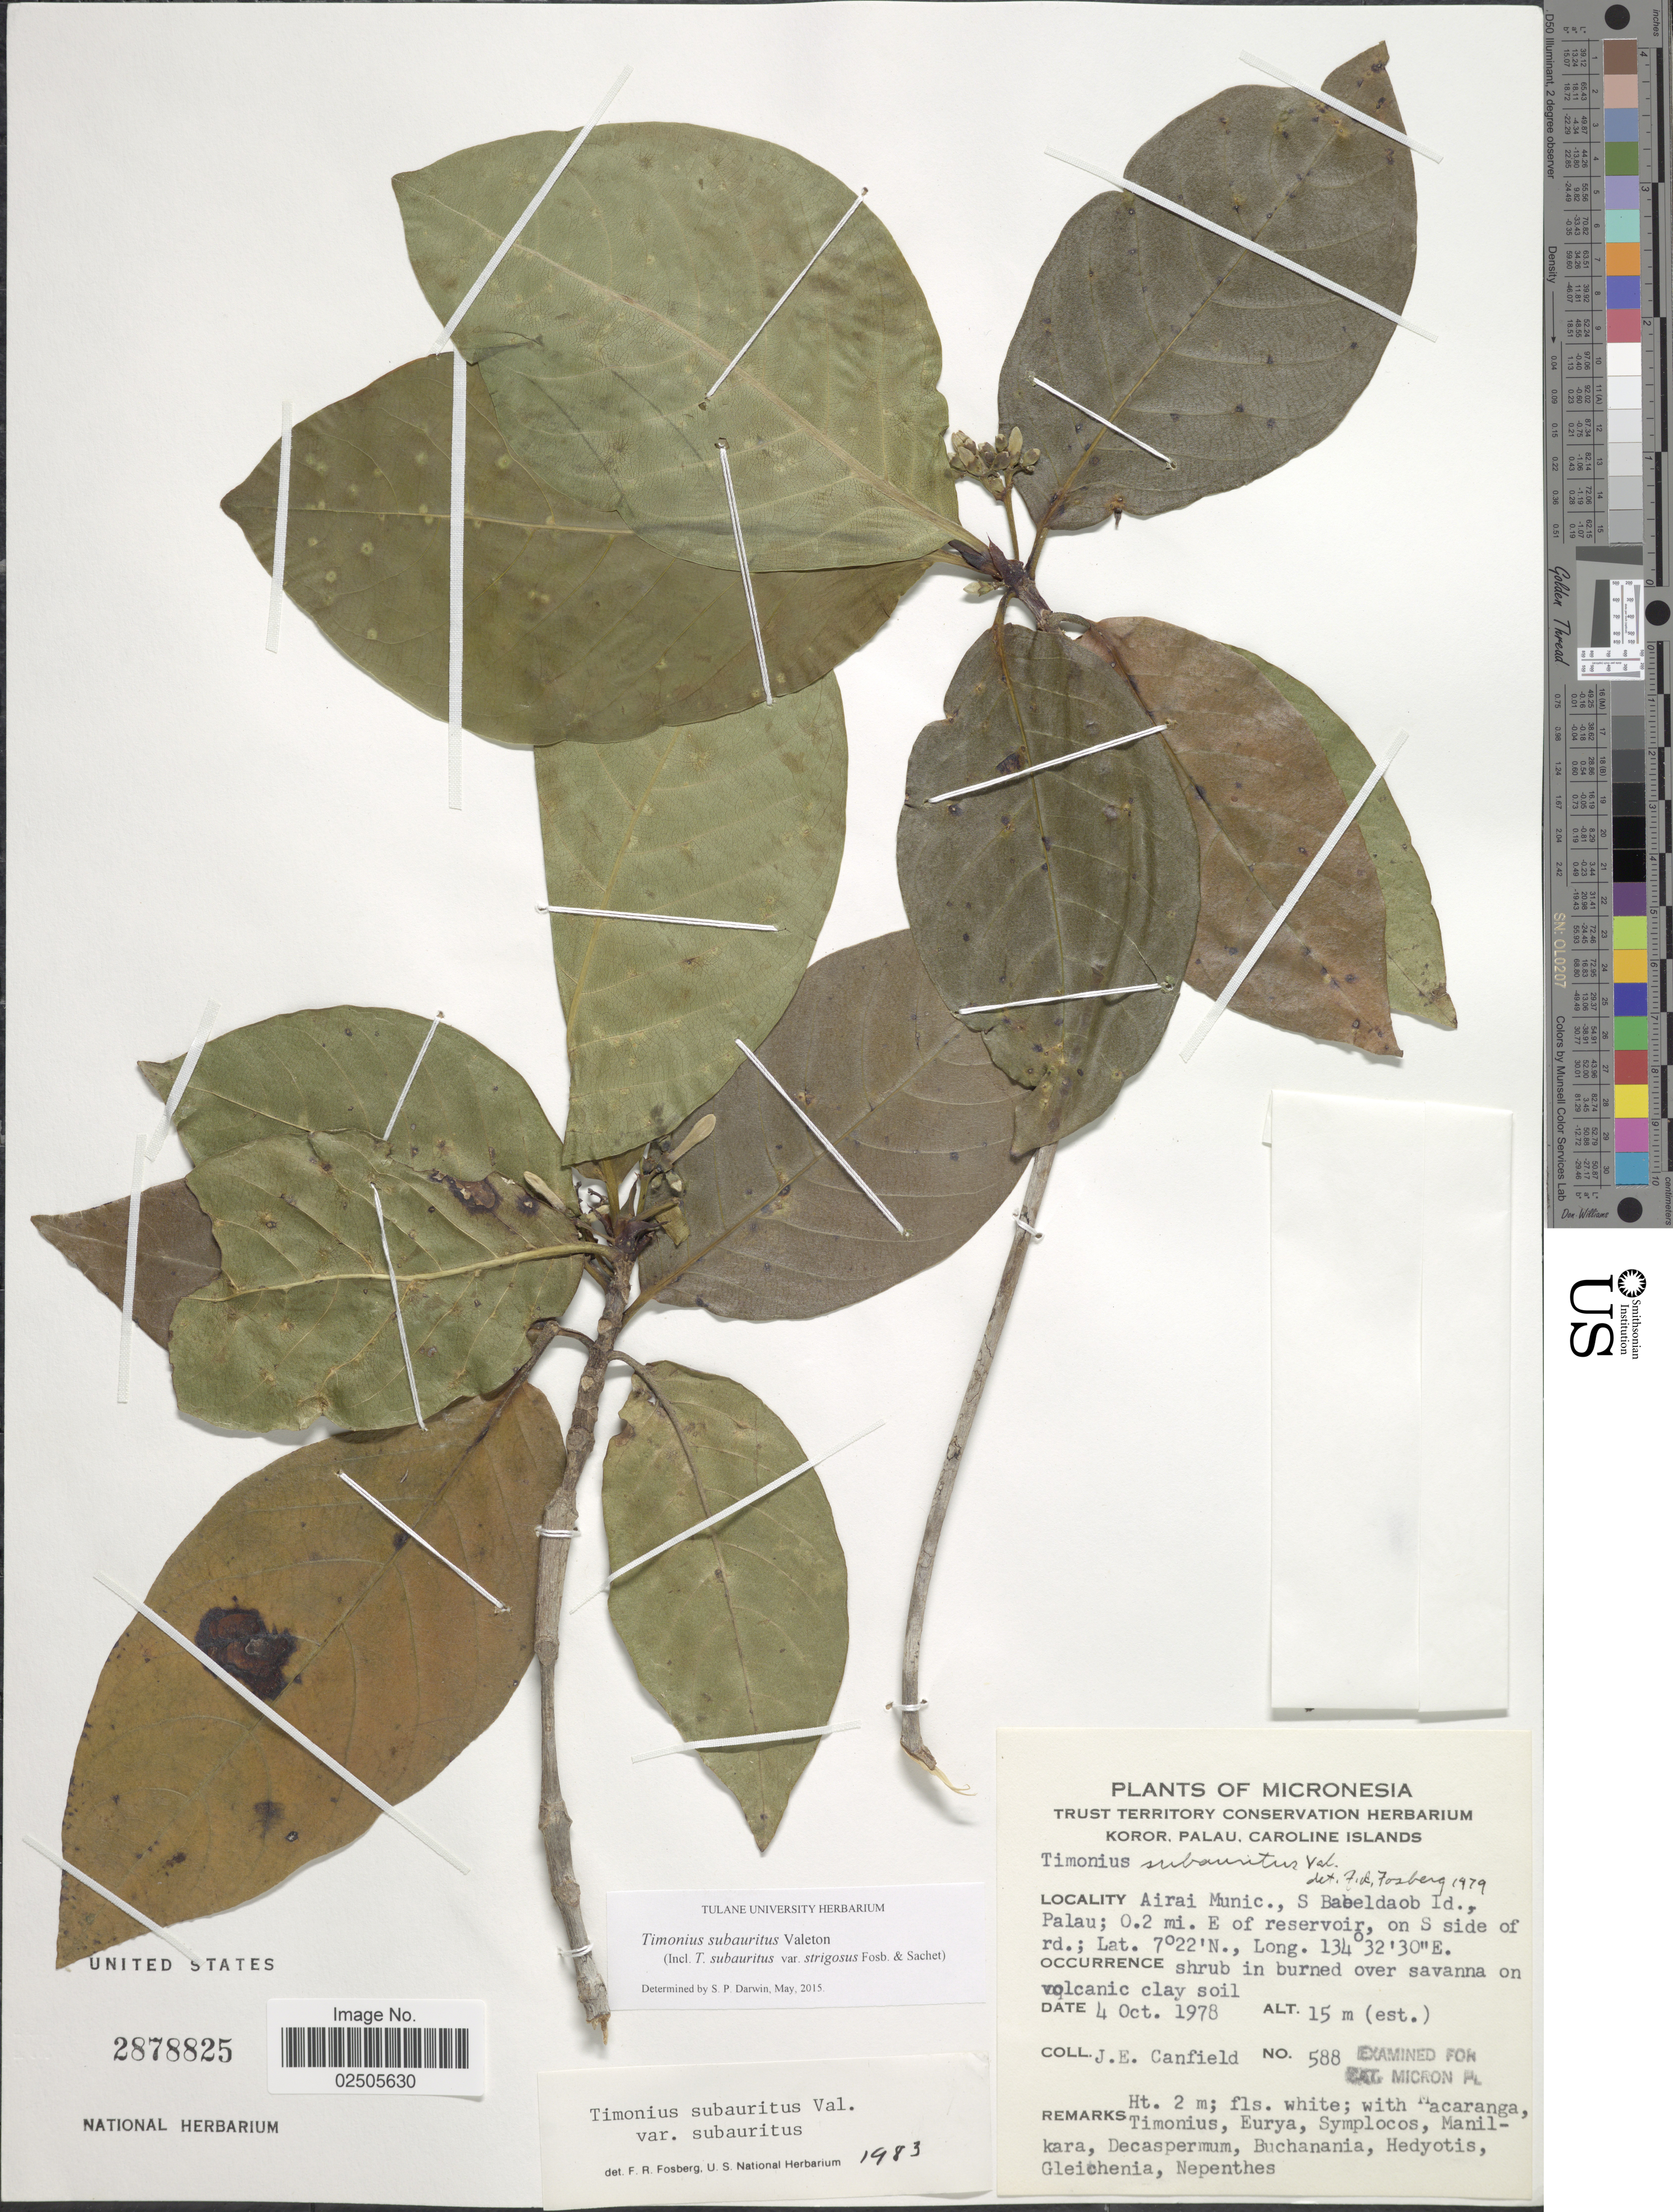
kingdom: Plantae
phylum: Tracheophyta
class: Magnoliopsida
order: Gentianales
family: Rubiaceae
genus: Timonius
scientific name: Timonius subauritus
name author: Valeton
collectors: J. E. Canfield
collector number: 588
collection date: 1978-10-04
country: Palau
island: Babeldaob [Babelthuap]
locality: Airai Munic., S Babeldaob Id., Palau; 0.2 mi. E of reservoir, on S side of rd.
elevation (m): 15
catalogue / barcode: US 2878825